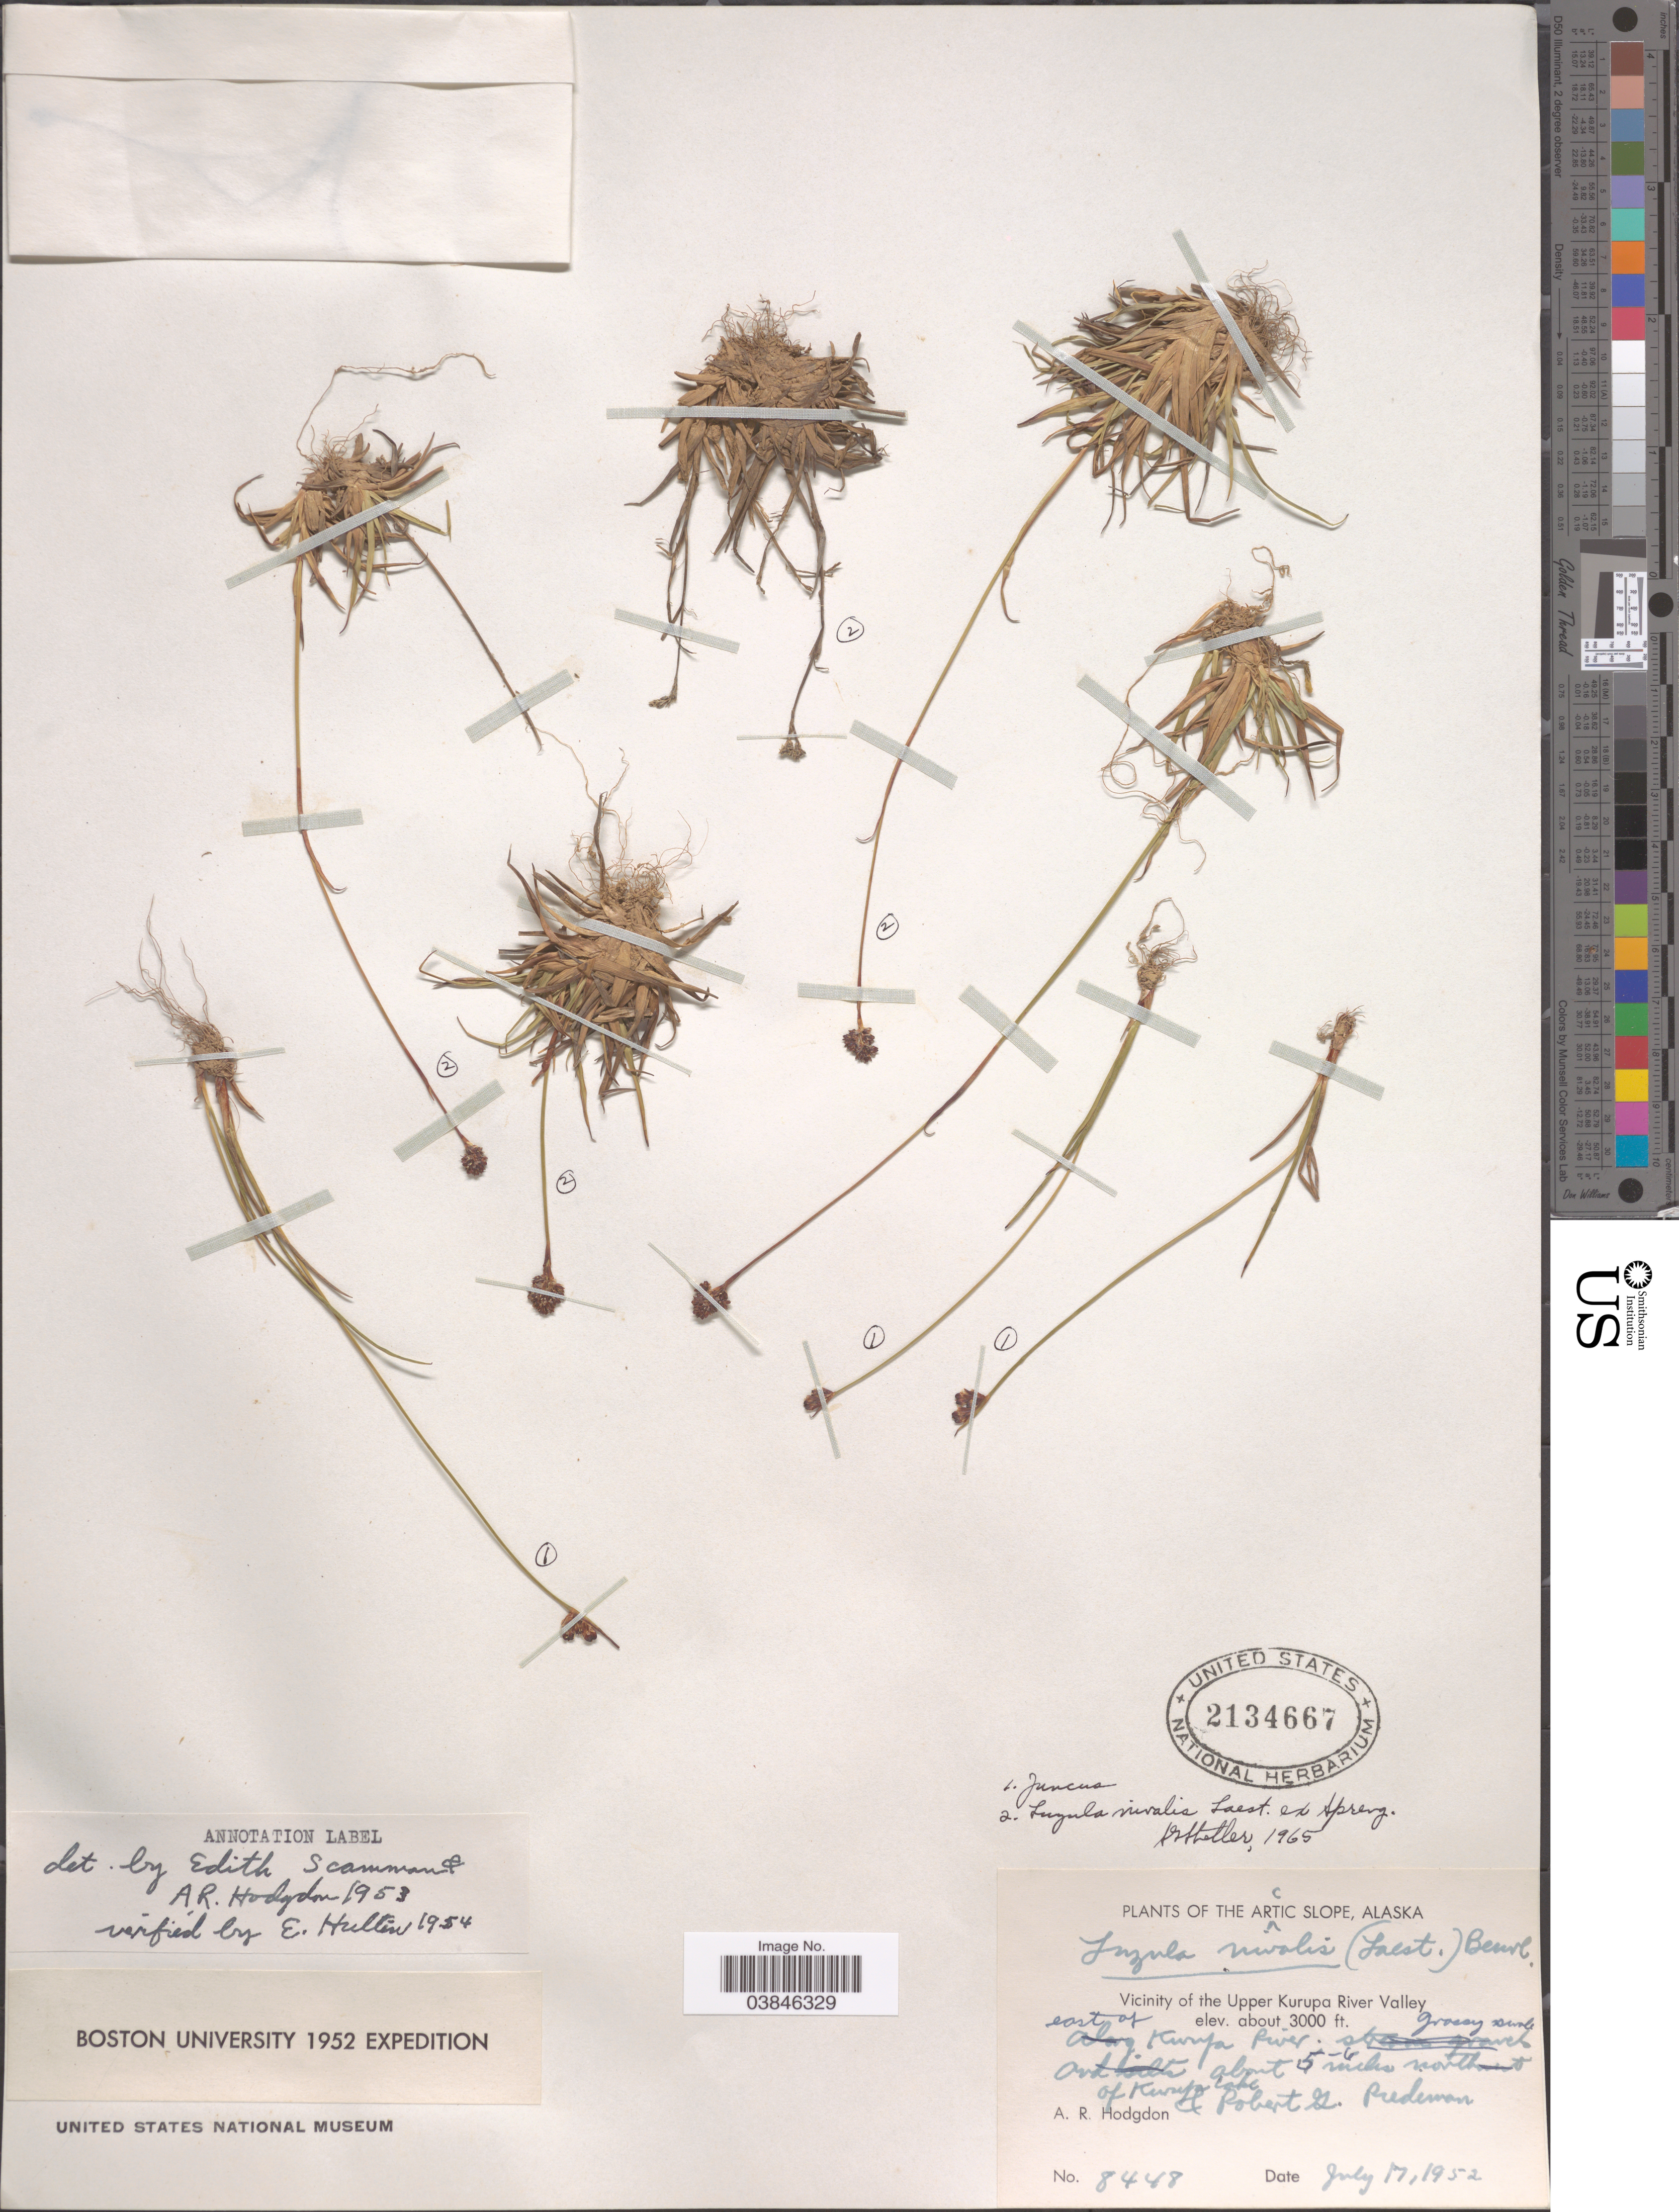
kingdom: Plantae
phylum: Tracheophyta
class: Liliopsida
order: Poales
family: Juncaceae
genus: Luzula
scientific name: Luzula nivalis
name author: (Laest.) Spreng.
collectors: A. R. Hodgdon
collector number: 8448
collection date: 1952-07-17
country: United States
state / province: Alaska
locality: The Arctic Slope. Vicinity of the Upper Kurupa River Valley. East of Kurupa River.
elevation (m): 914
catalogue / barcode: US 2134667